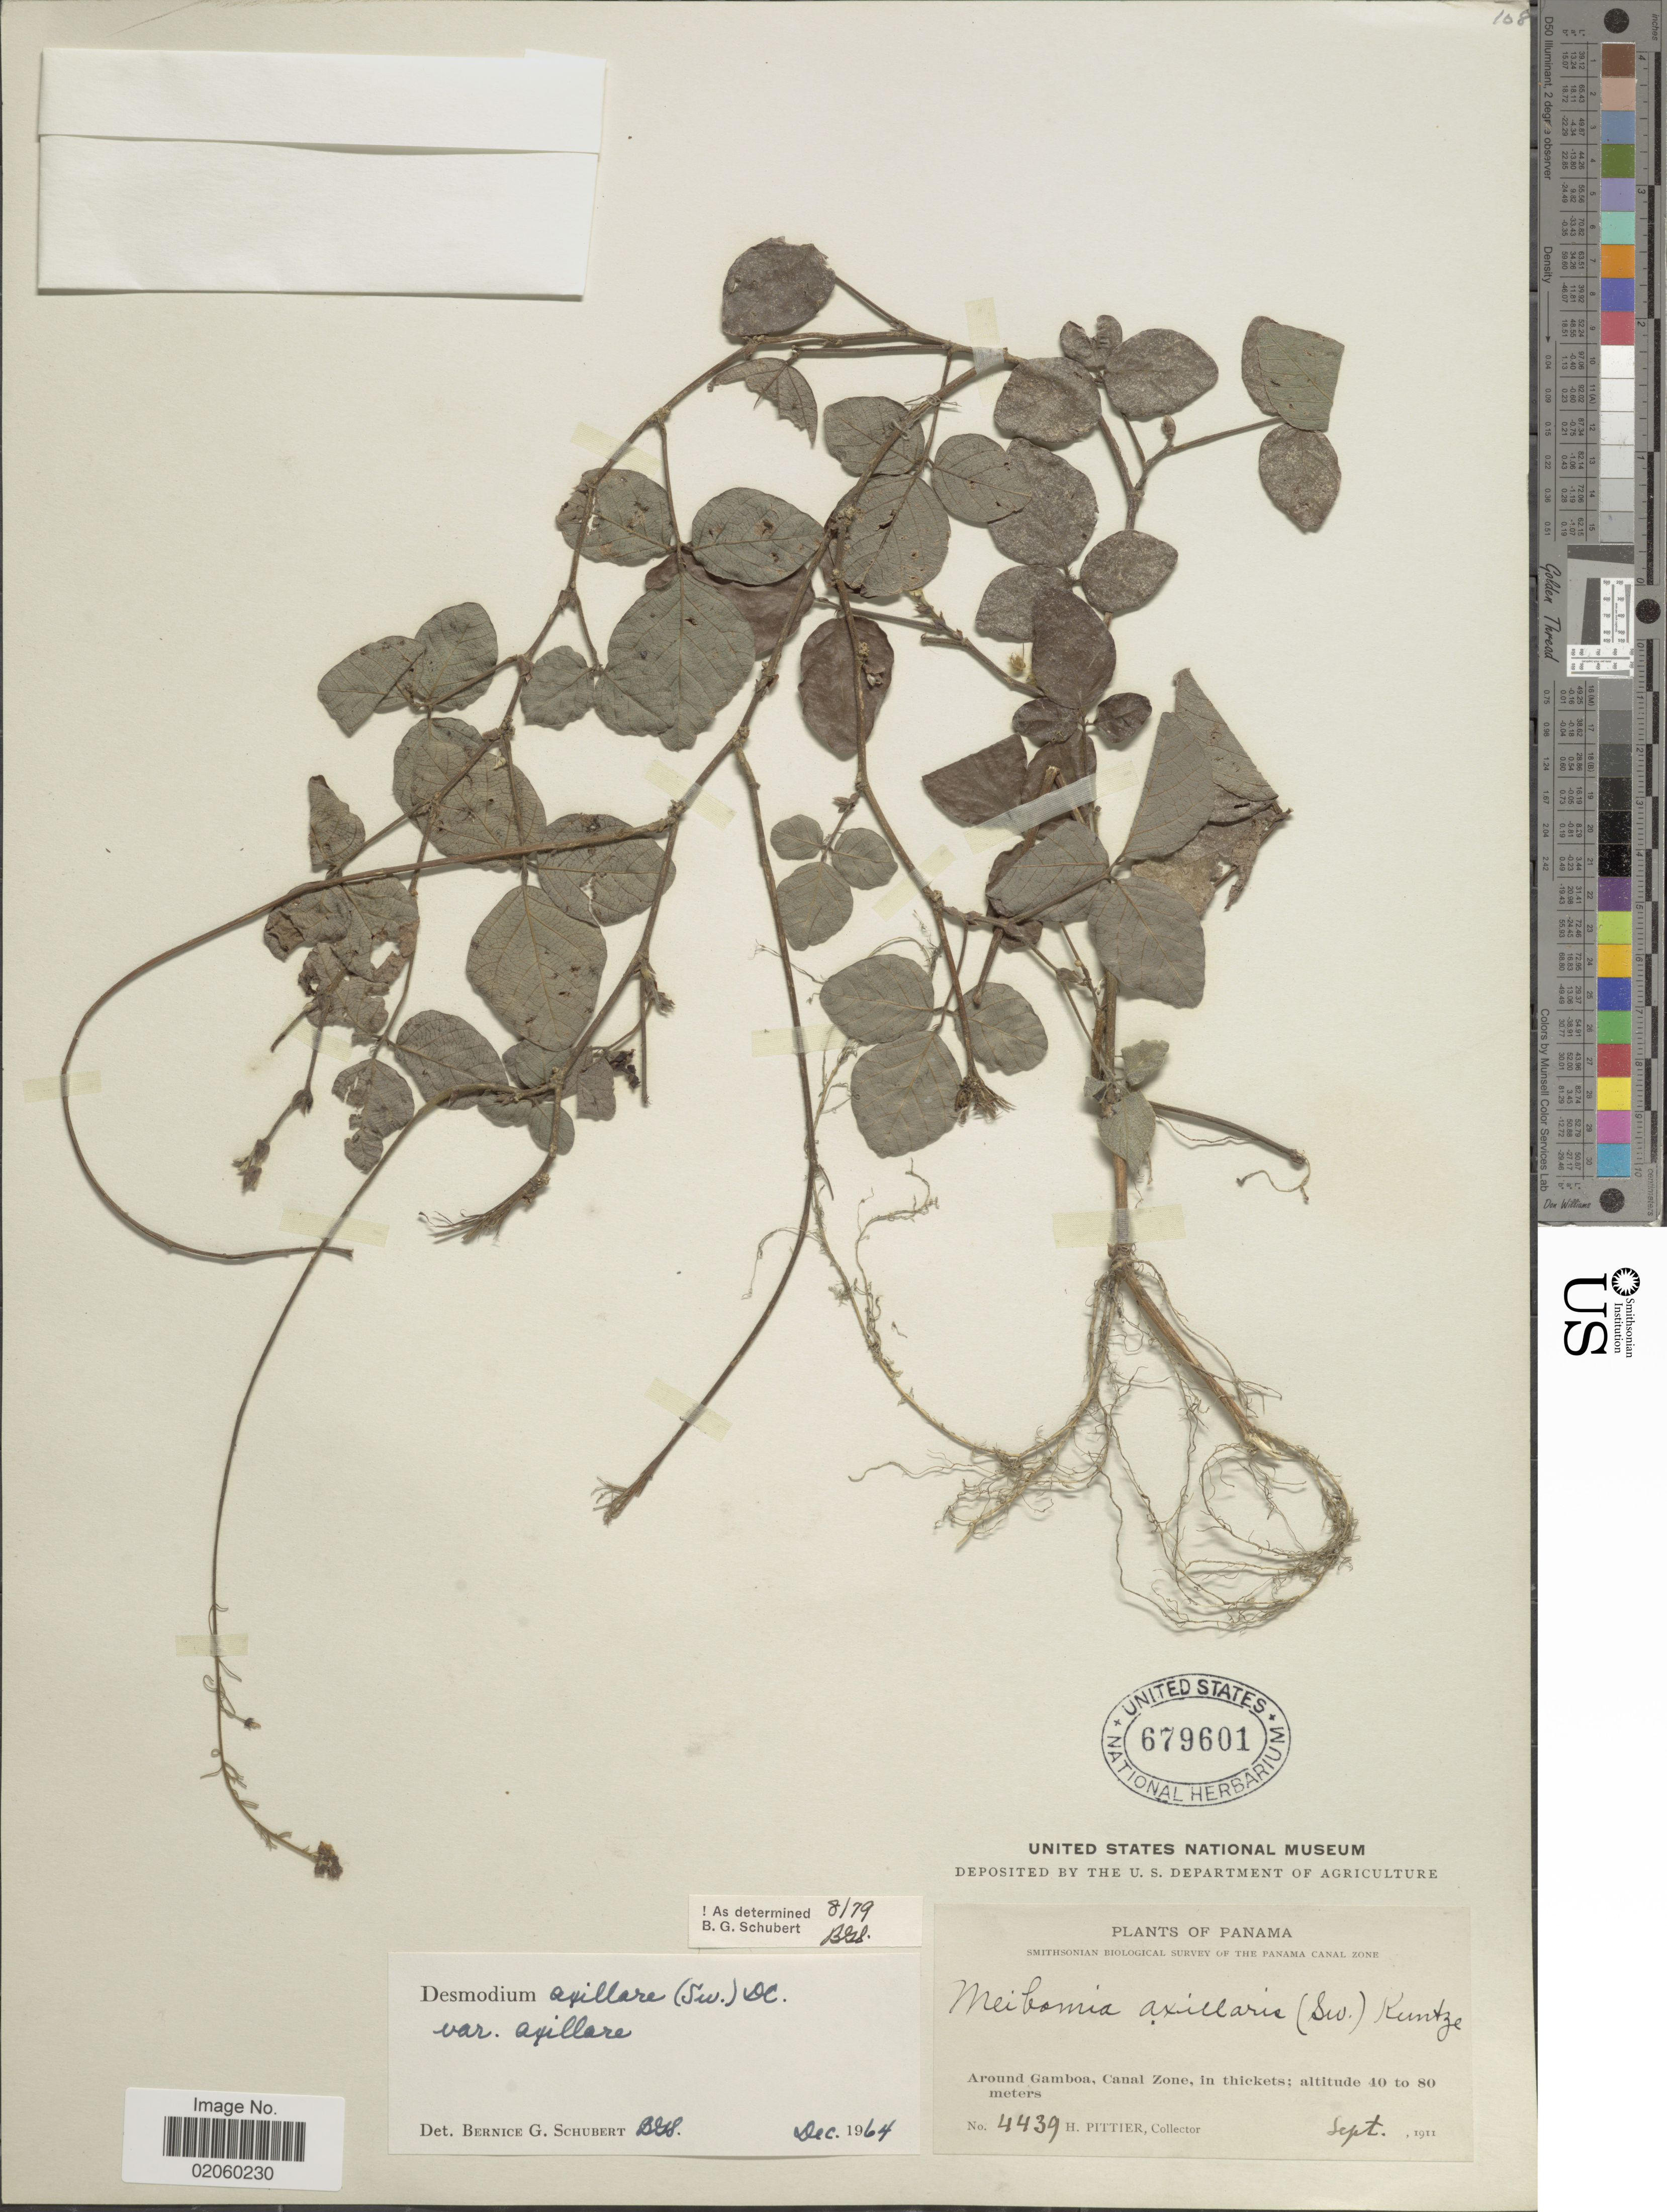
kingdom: Plantae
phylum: Tracheophyta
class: Magnoliopsida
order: Fabales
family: Fabaceae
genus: Desmodium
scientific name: Desmodium axillare var. axillare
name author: (Sw.) DC.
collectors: H. F. Pittier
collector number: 4439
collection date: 1911-09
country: Panama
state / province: Colón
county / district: Canal Zone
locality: Around Gamboa, Canal Zone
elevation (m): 40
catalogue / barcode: US 679601